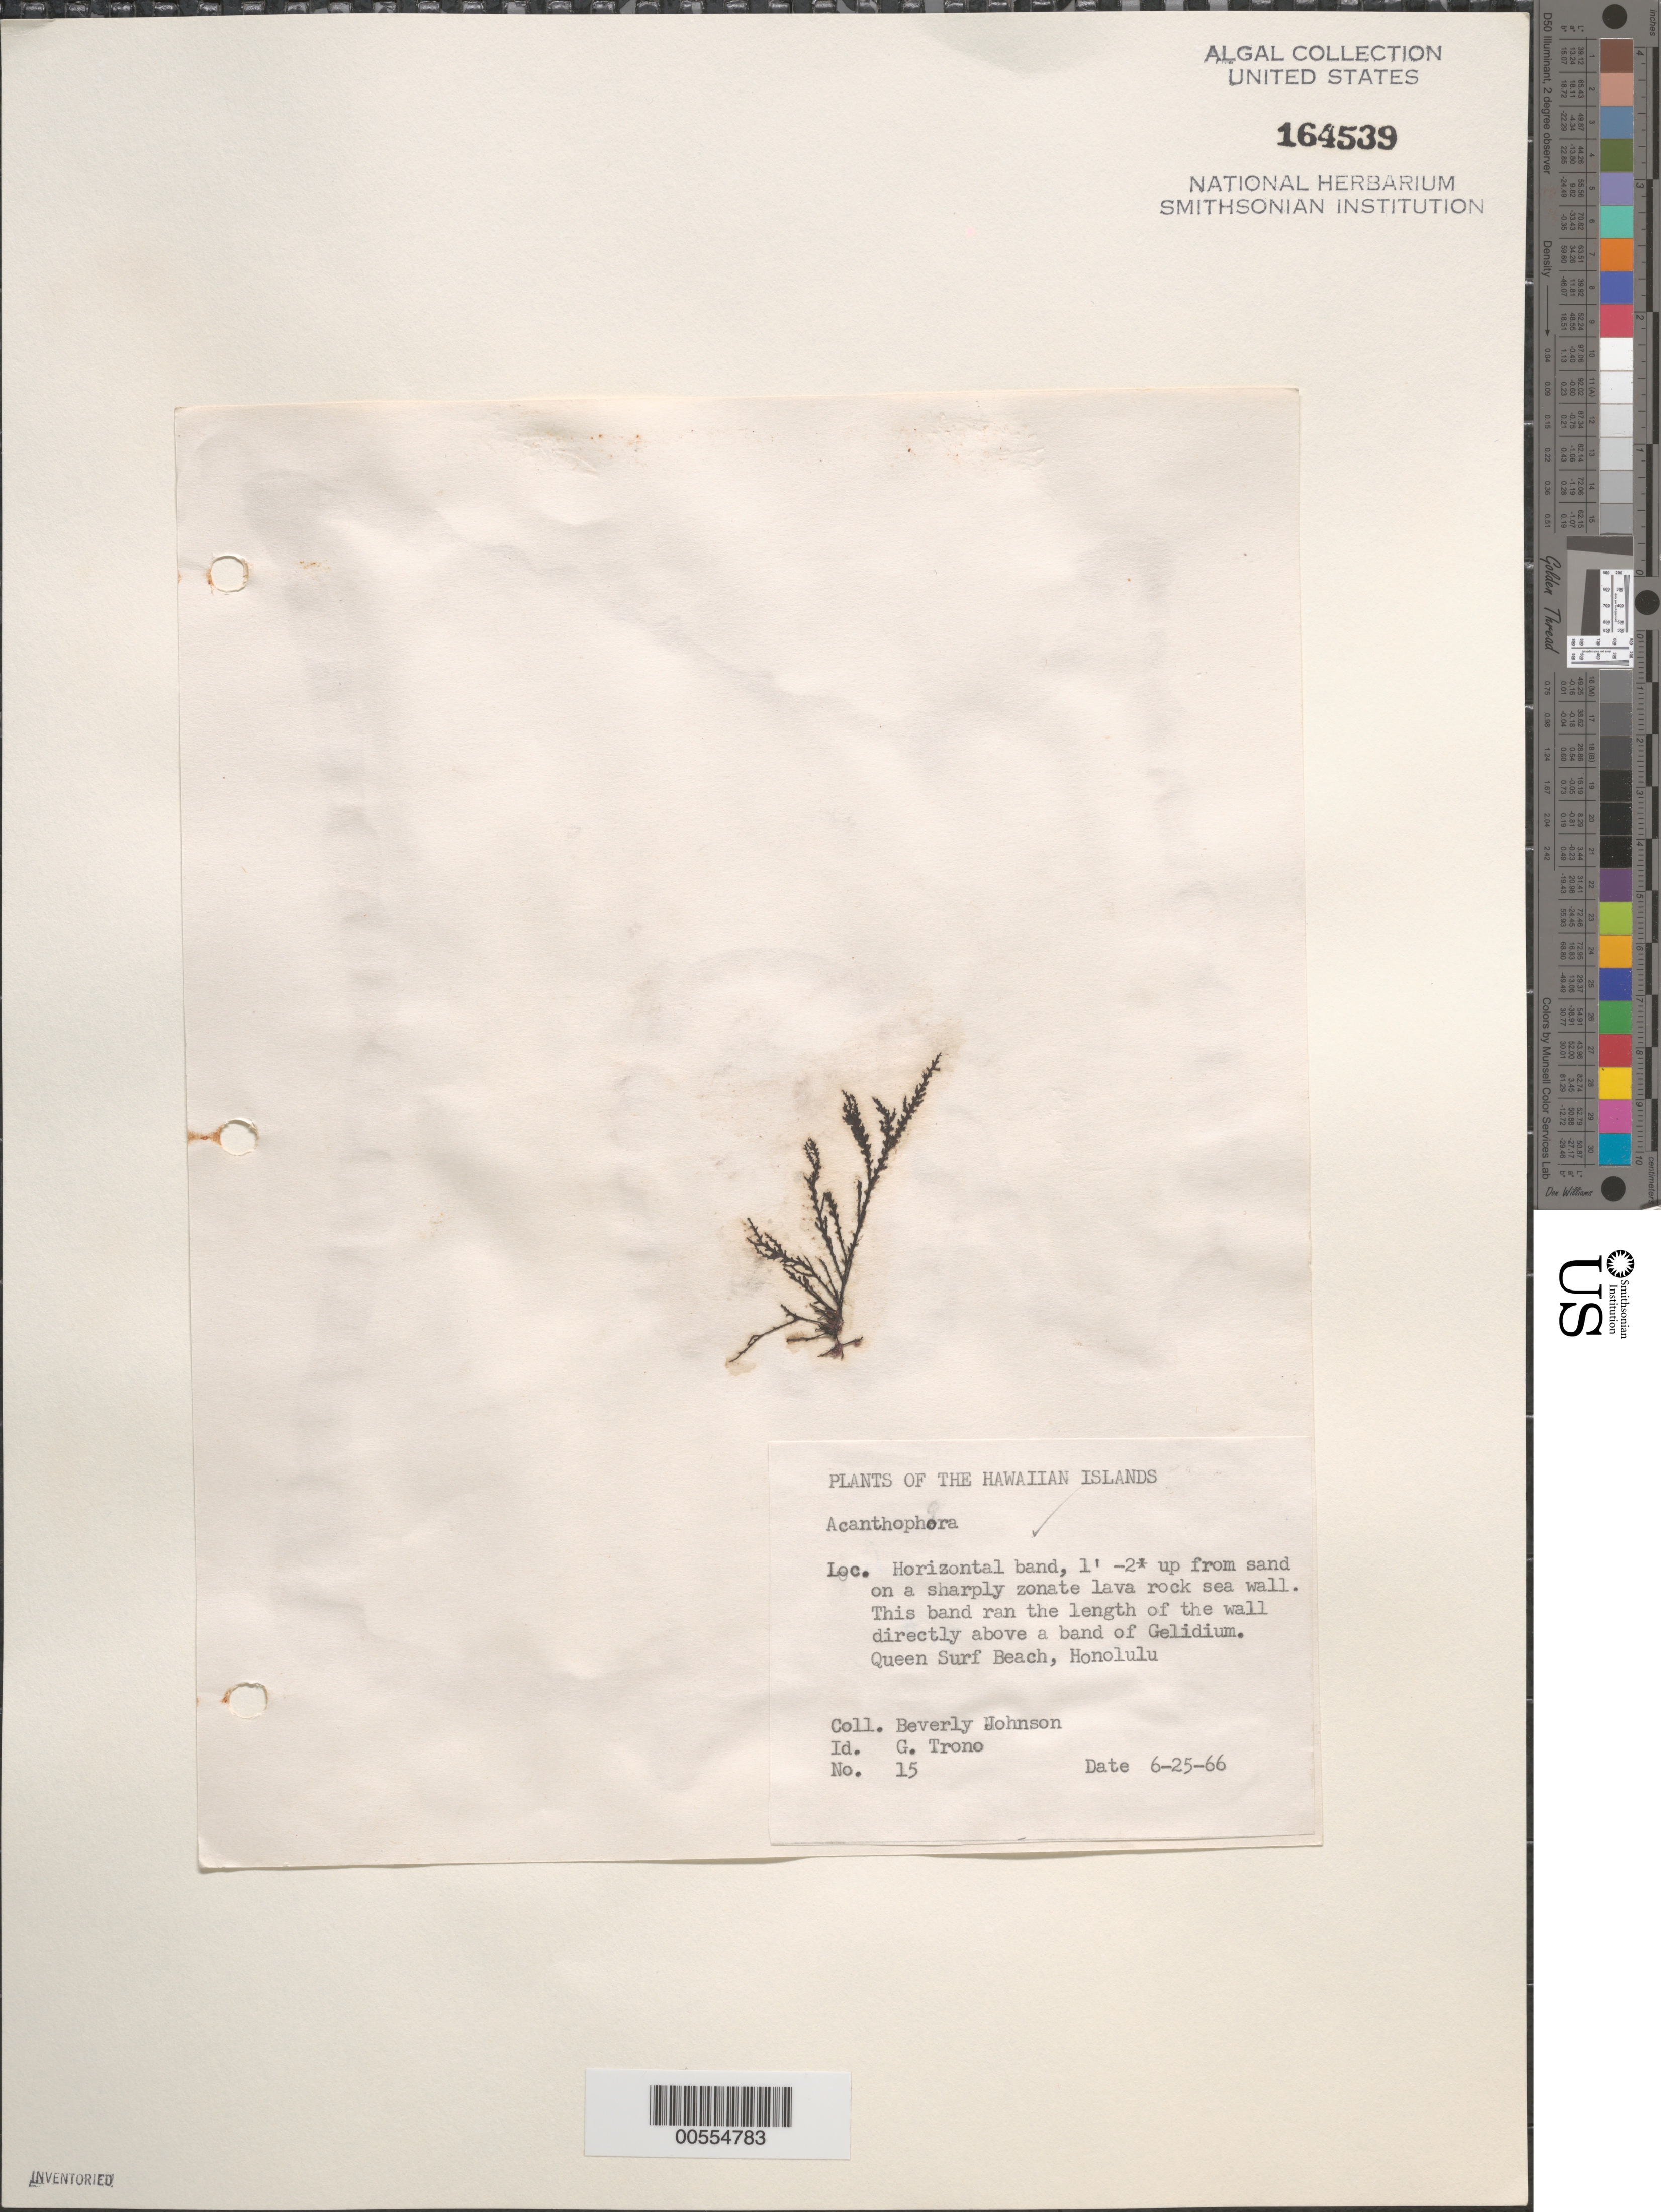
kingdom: Plantae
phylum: Rhodophyta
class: Florideophyceae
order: Ceramiales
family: Rhodomelaceae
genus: Acanthophora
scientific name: Acanthophora sp.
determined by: Trono, Gavino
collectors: B. Johnson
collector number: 15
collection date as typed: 25 Jun 1966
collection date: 1966-06-25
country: United States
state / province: Hawaii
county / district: Honolulu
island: Oahu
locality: Honolulu, Queen Surf Beach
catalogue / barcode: US 164539